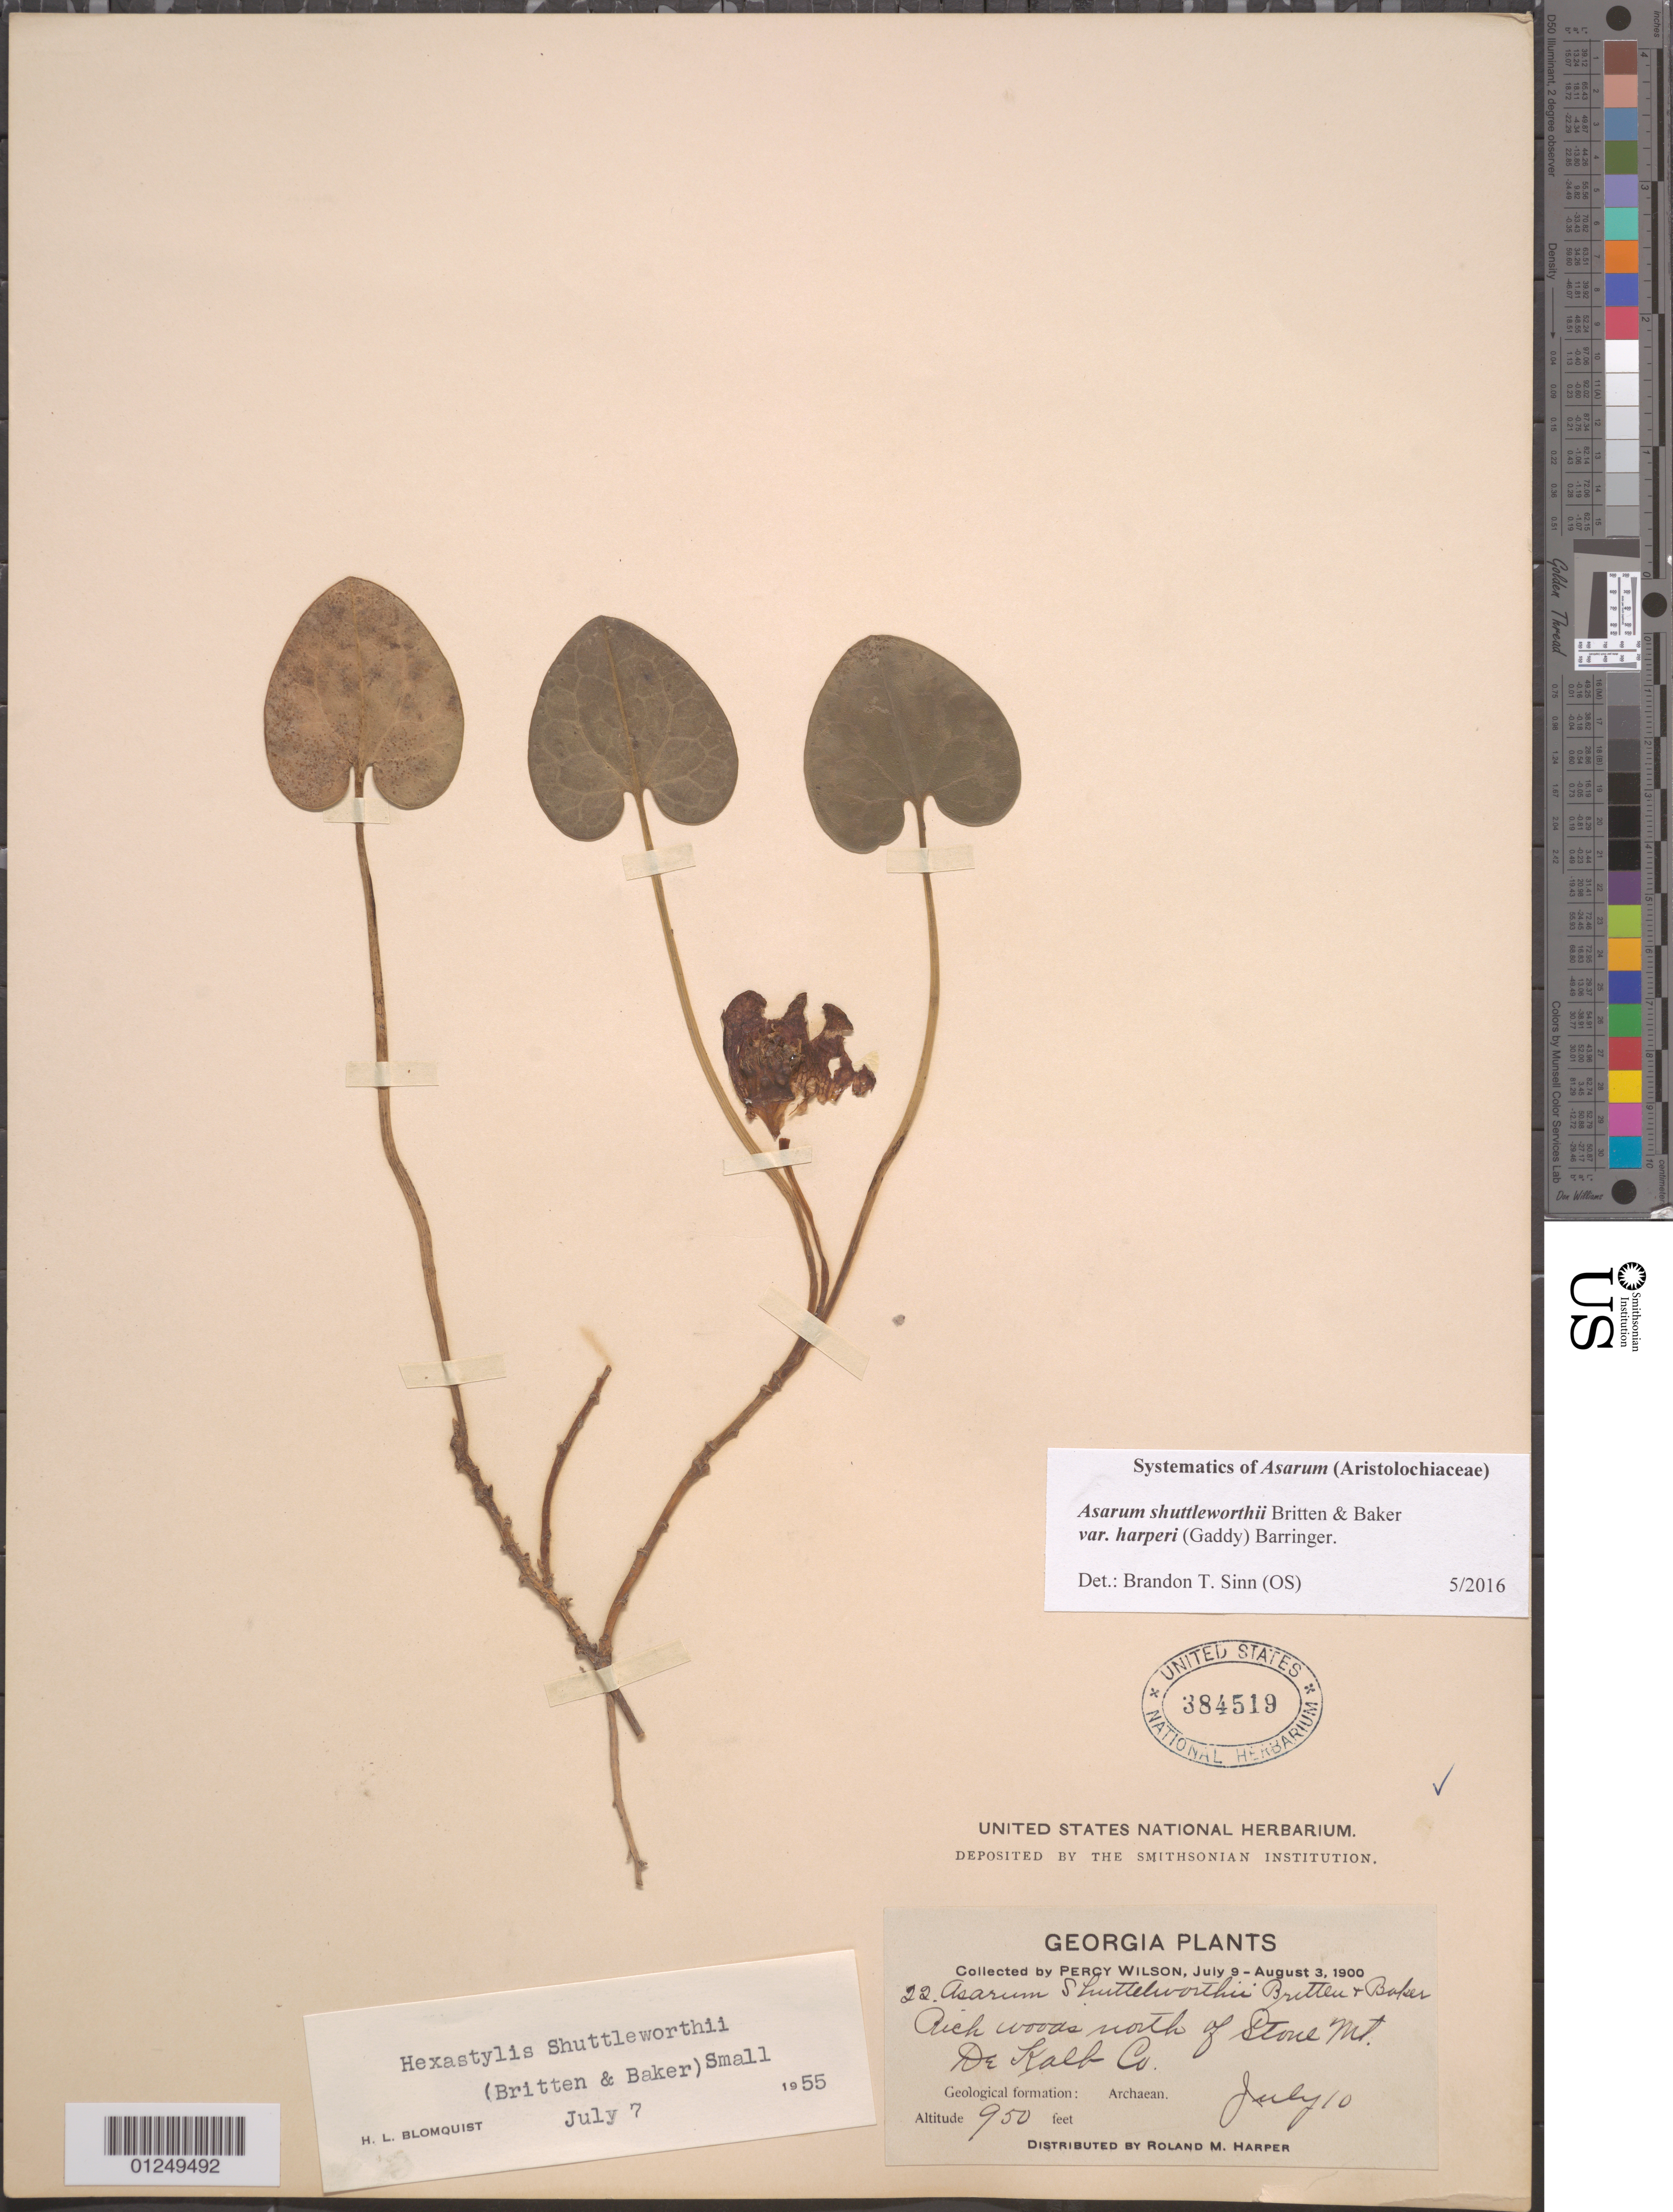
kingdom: Plantae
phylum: Tracheophyta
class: Magnoliopsida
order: Piperales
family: Aristolochiaceae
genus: Hexastylis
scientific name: Hexastylis harperi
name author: (Gaddy) B.R. Keener & L.J. Davenp.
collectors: P. Wilson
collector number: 22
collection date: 1910-07-10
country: United States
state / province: Georgia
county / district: De Kalb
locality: North of Stone Mt.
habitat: Rich woods.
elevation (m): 290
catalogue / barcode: US 384519